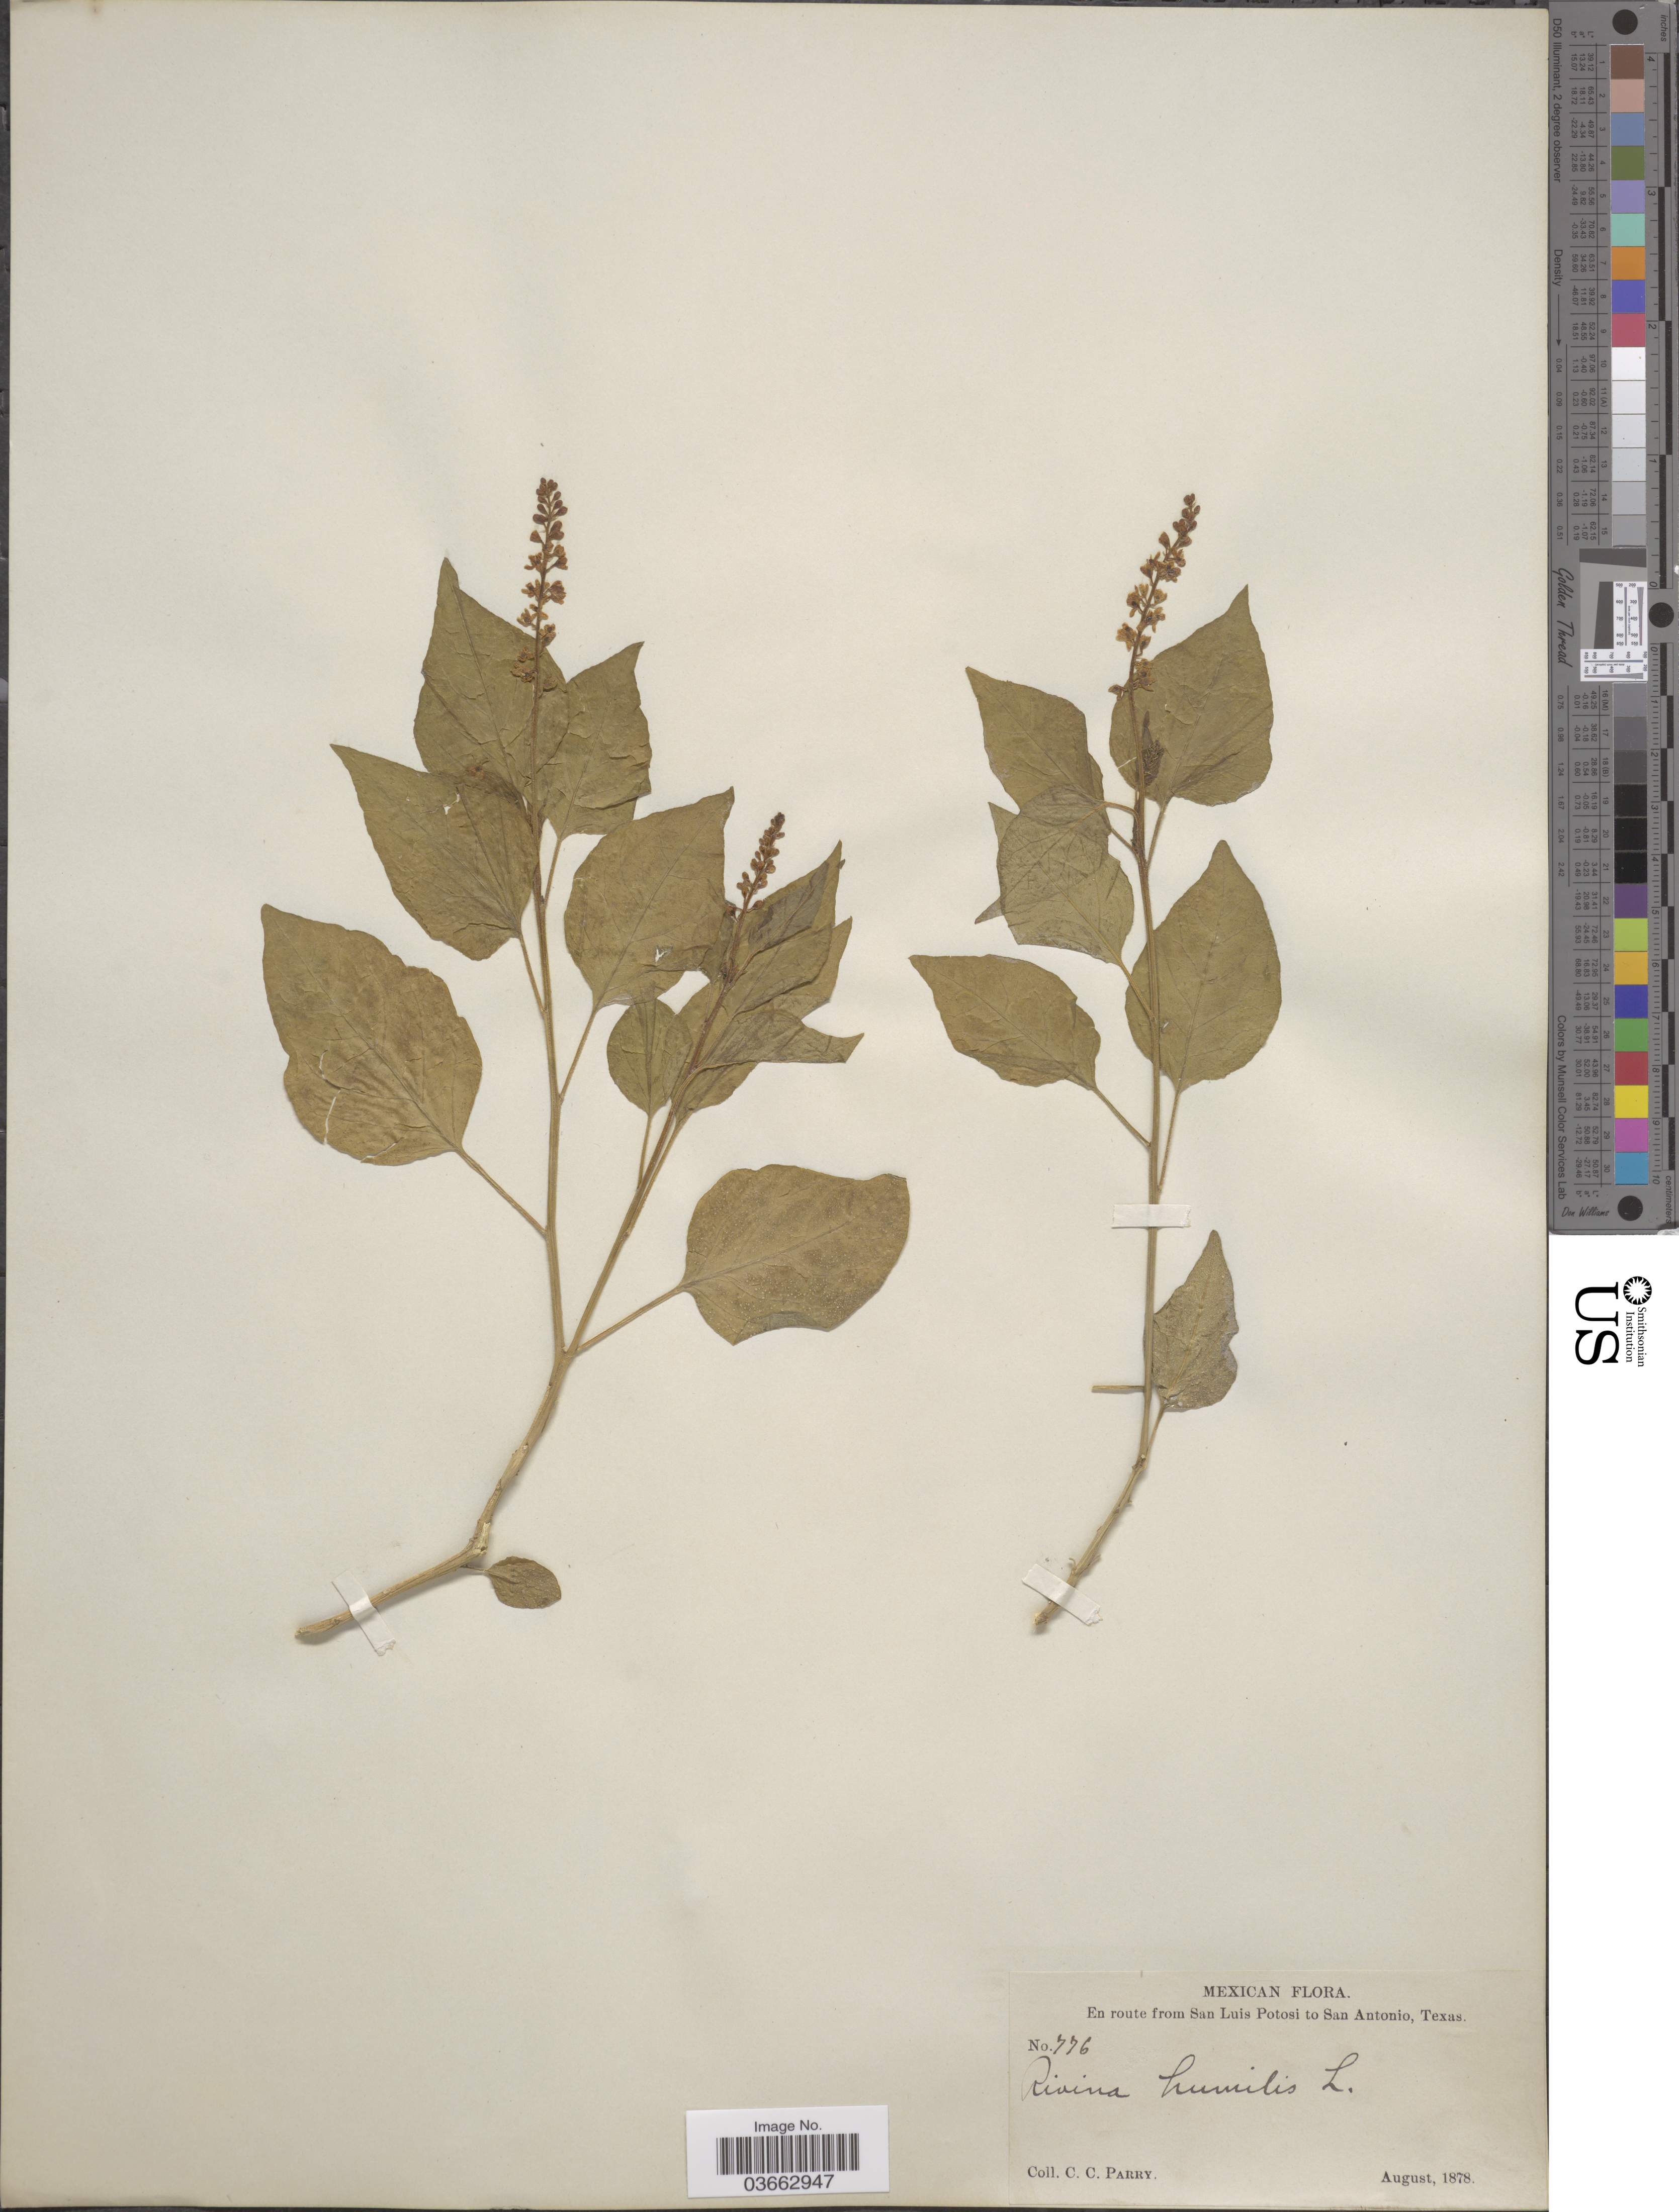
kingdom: Plantae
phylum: Tracheophyta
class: Magnoliopsida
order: Caryophyllales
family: Phytolaccaceae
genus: Rivina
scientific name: Rivina humilis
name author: L.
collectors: C. C. Parry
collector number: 776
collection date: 1878-08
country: Mexico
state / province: San Luis Potosí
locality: En route from San Luis Potosi to San Antonio, Texas.